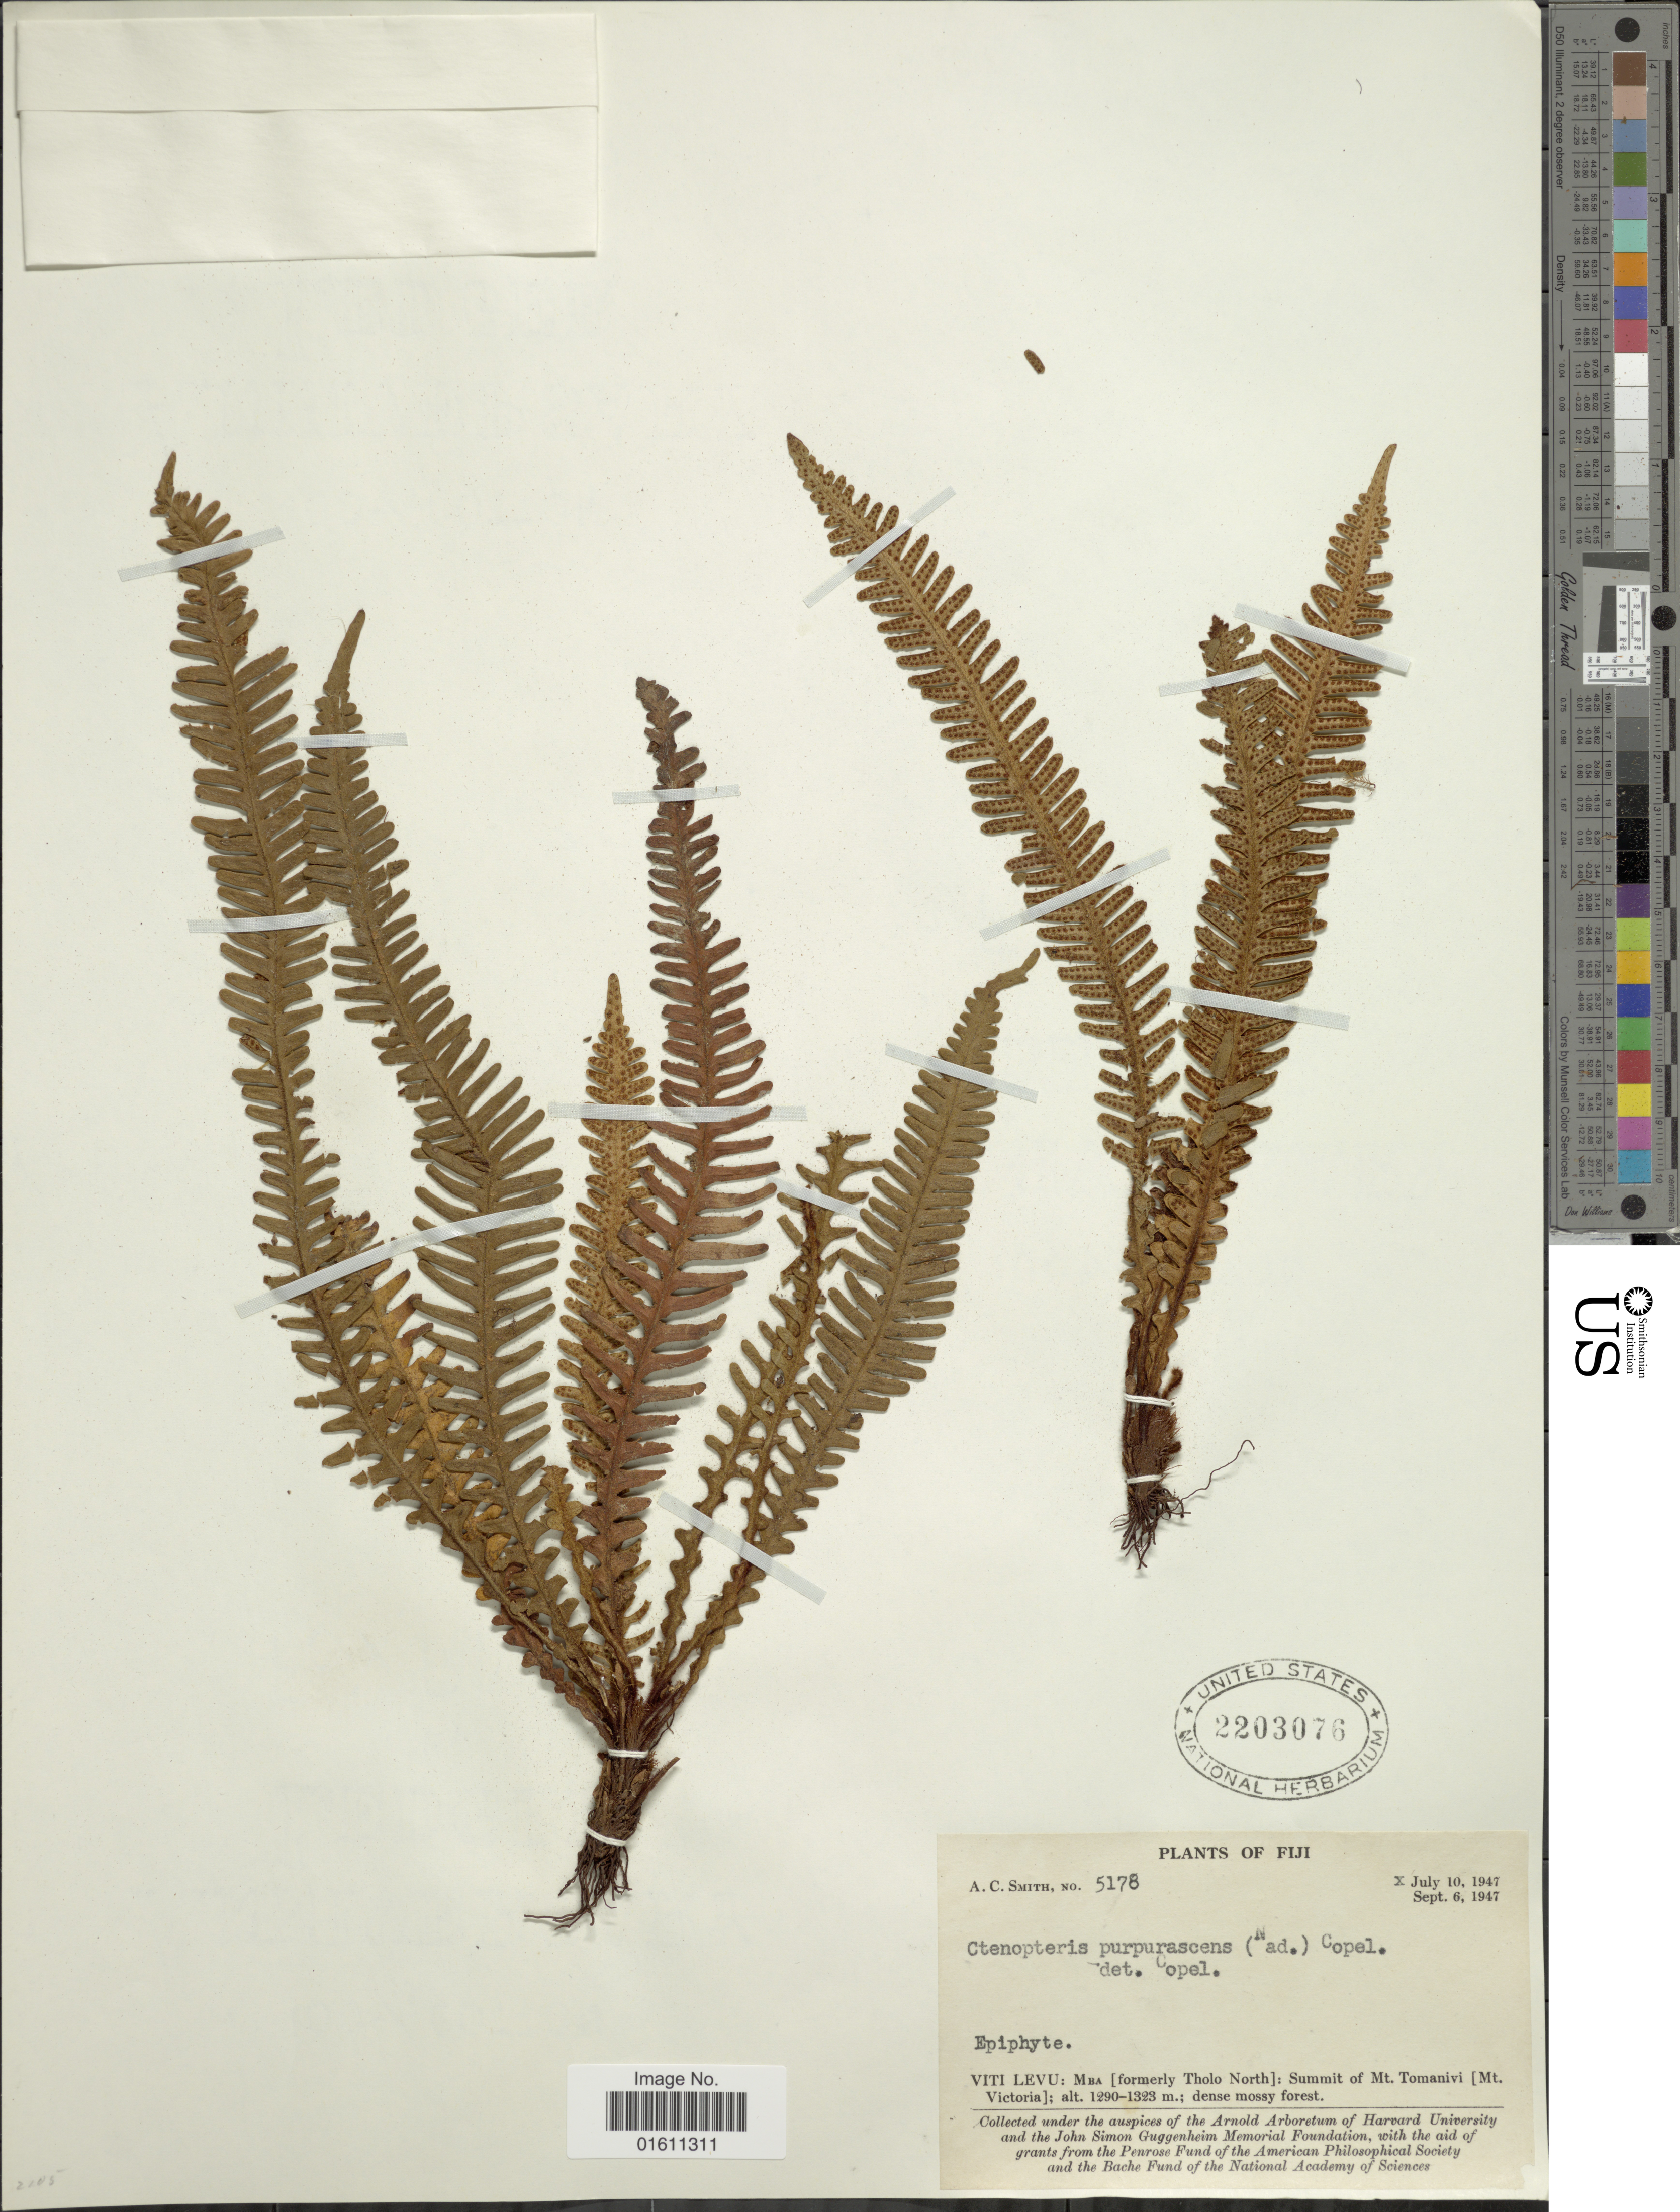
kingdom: Plantae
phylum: Tracheophyta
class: Polypodiopsida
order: Polypodiales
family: Polypodiaceae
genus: Dasygrammitis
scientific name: Dasygrammitis purpurascens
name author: (Nadeaud) Parris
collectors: A. C. Smith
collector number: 5178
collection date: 1947-09-06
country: Fiji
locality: Fiji, Viti Levu: Mba (formely Tholo North): summit of Mt. Tomanivi (Mt. Victoria).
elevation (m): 1200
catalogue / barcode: US 2203076